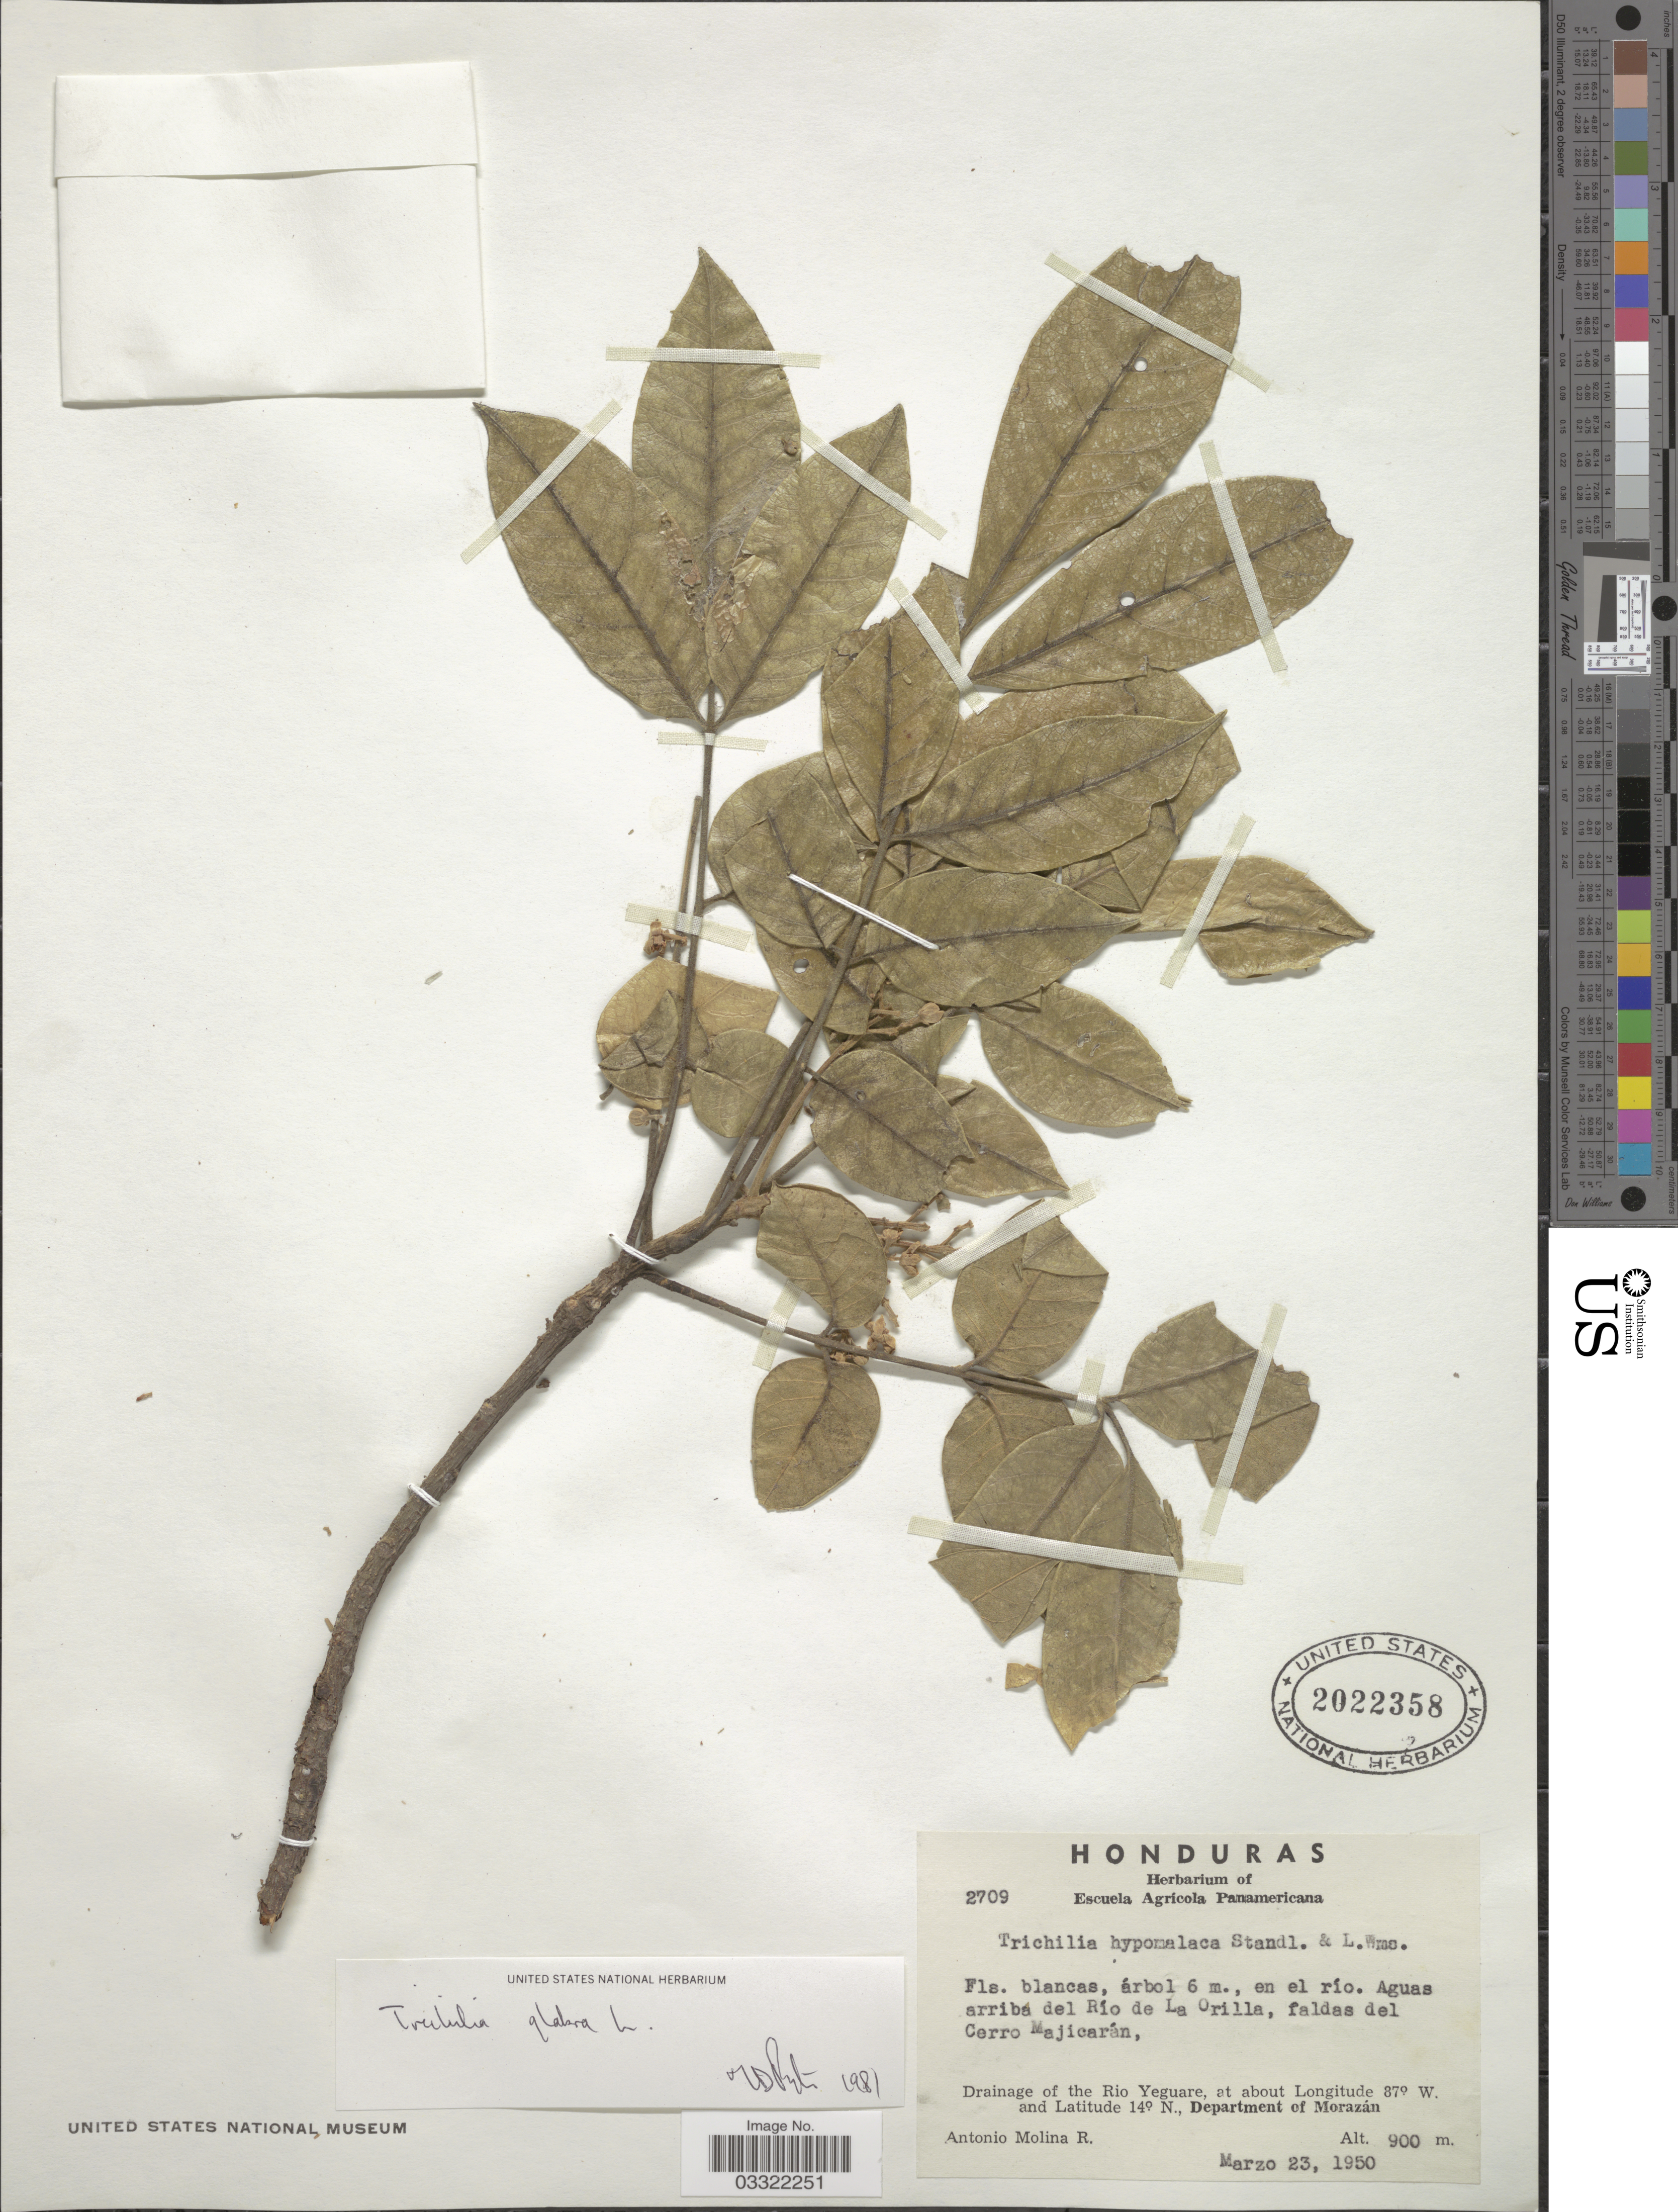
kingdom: Plantae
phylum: Tracheophyta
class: Magnoliopsida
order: Sapindales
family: Meliaceae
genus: Trichilia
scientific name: Trichilia glabra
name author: L.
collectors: A. Molina R.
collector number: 2709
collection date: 1950-03-23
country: Honduras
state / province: Fco. Morazán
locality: Drainage of the Rio Yeguare, Department of Morazán.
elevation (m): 900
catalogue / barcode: US 2022358